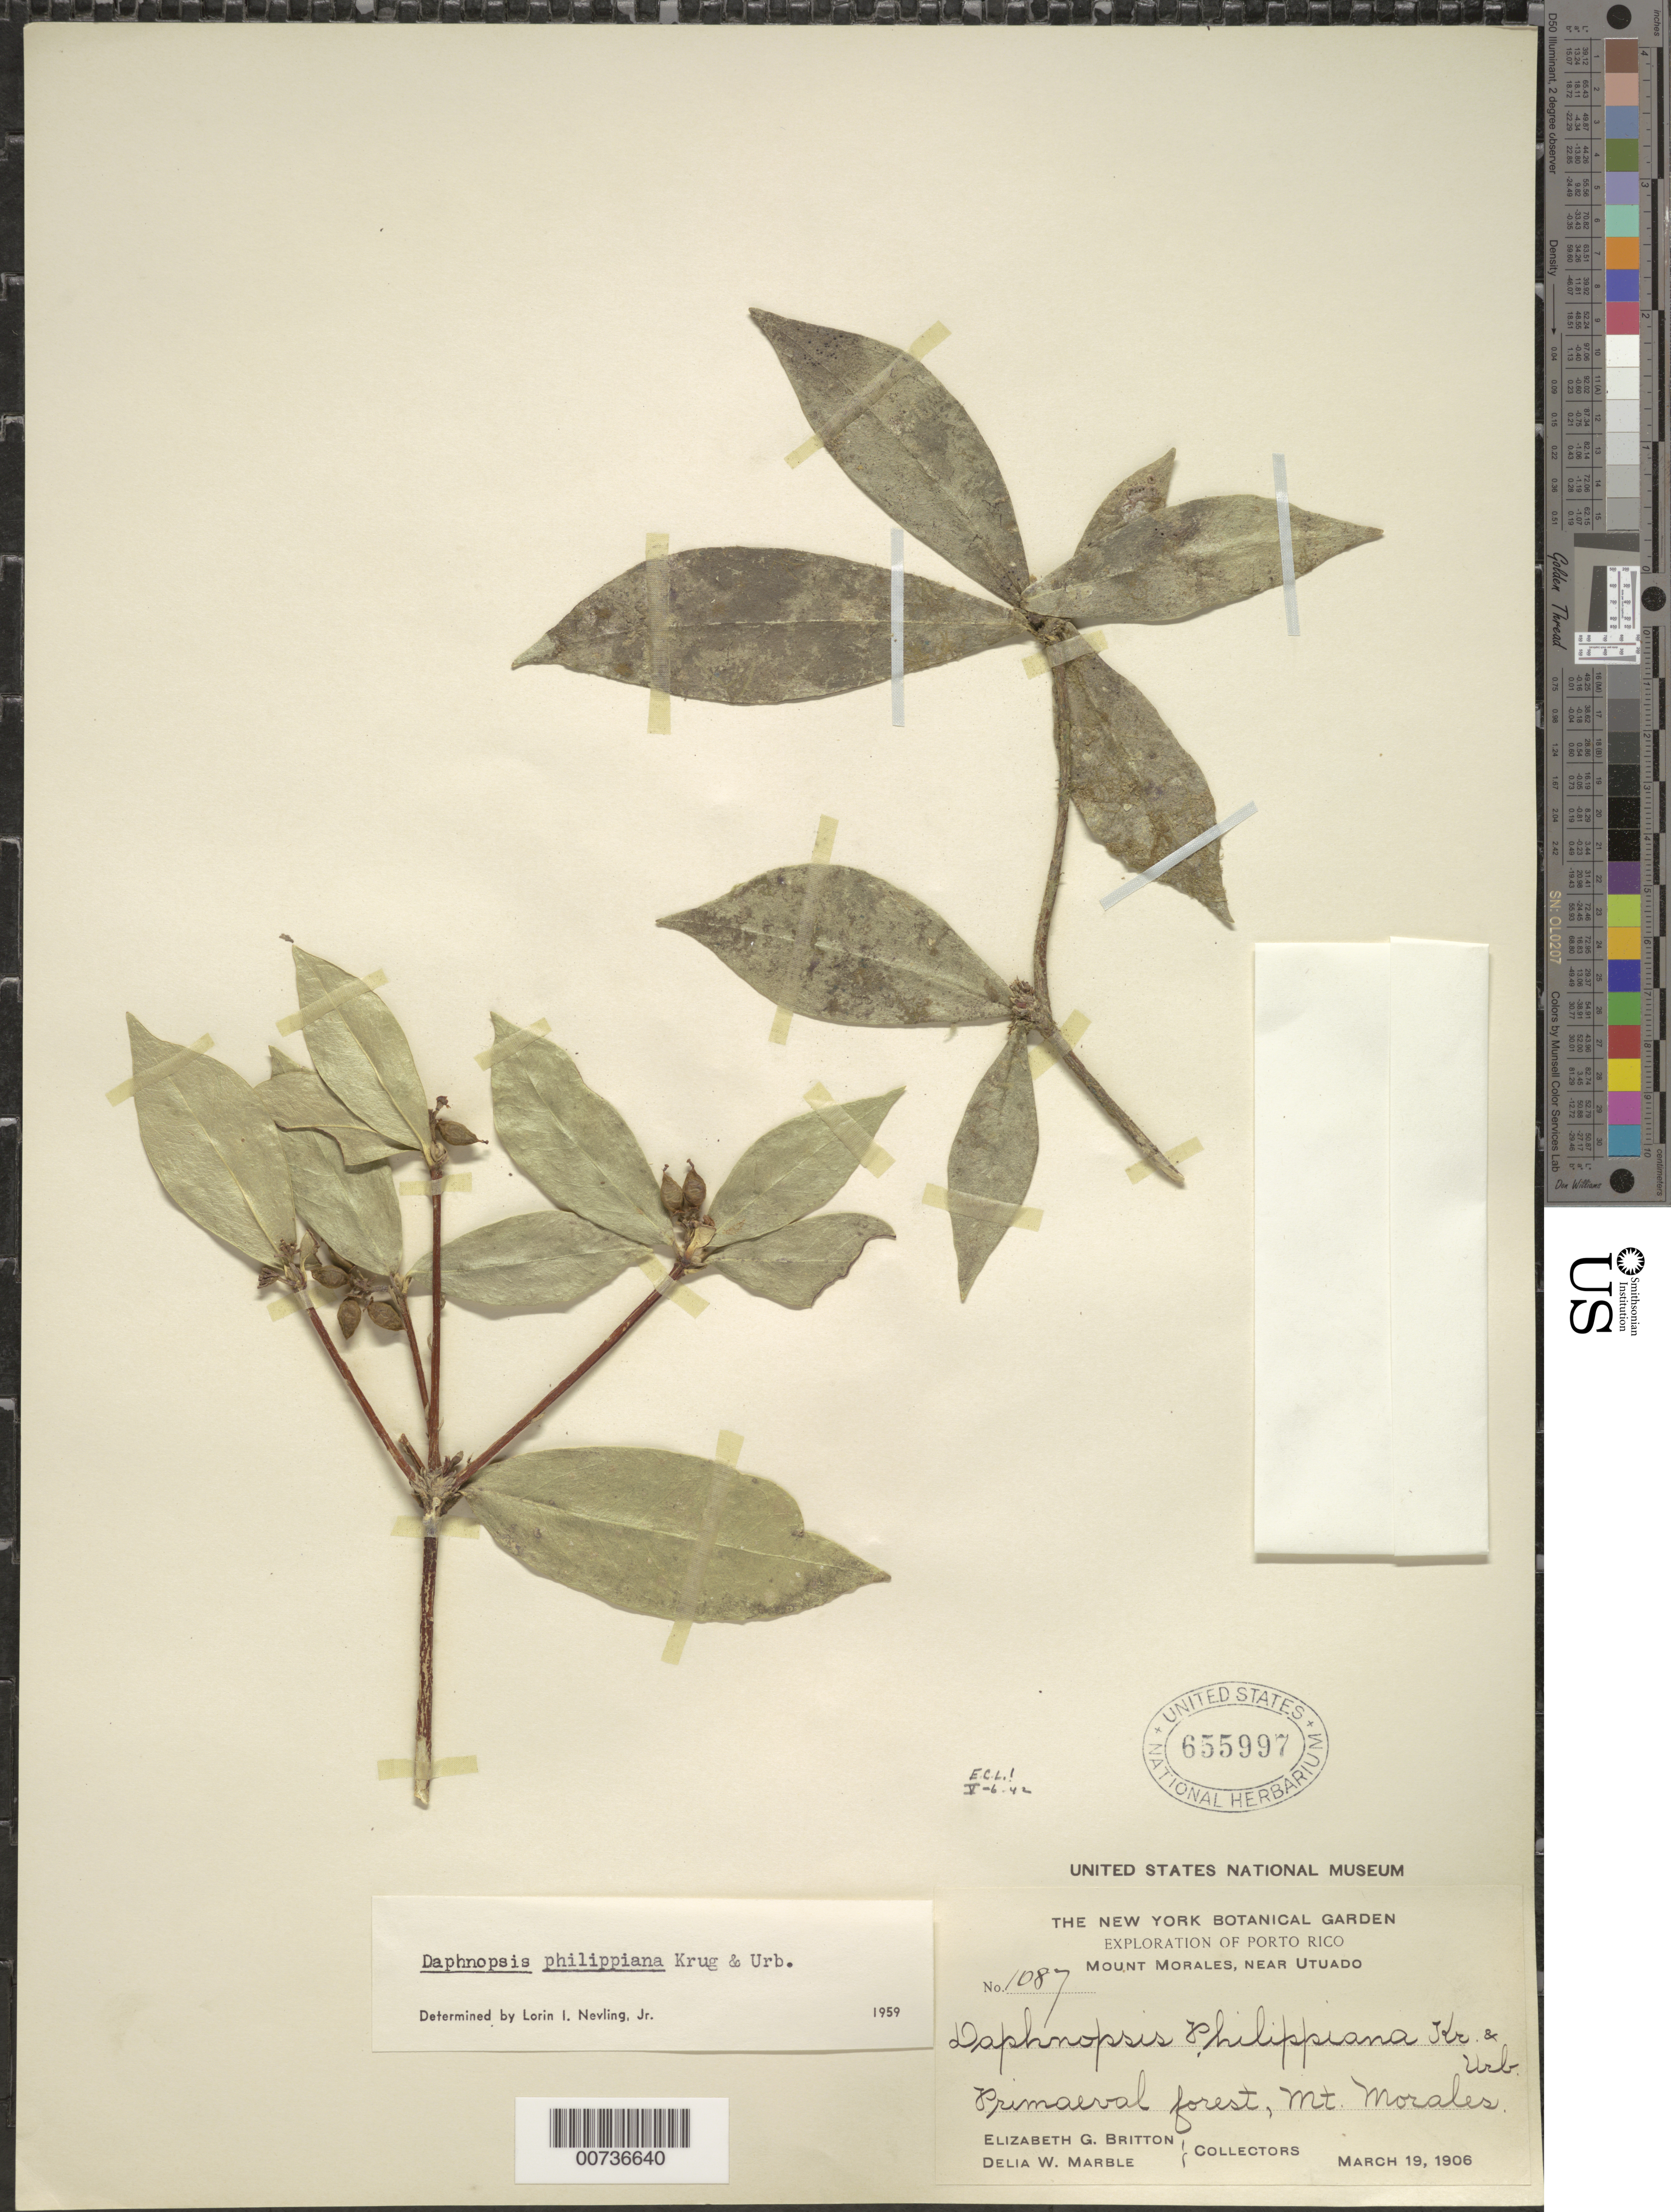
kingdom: Plantae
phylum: Tracheophyta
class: Magnoliopsida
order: Malvales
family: Thymelaeaceae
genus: Daphnopsis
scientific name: Daphnopsis philippiana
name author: Krug & Urb.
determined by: Nevling, L. I., Jr.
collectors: E. G. Britton & D. W. Marble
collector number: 1087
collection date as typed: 19 Mar 1906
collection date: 1906-03-19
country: Puerto Rico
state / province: Utuado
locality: Mount Morales, near Utuado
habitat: Primaeval forest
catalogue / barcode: US 655997